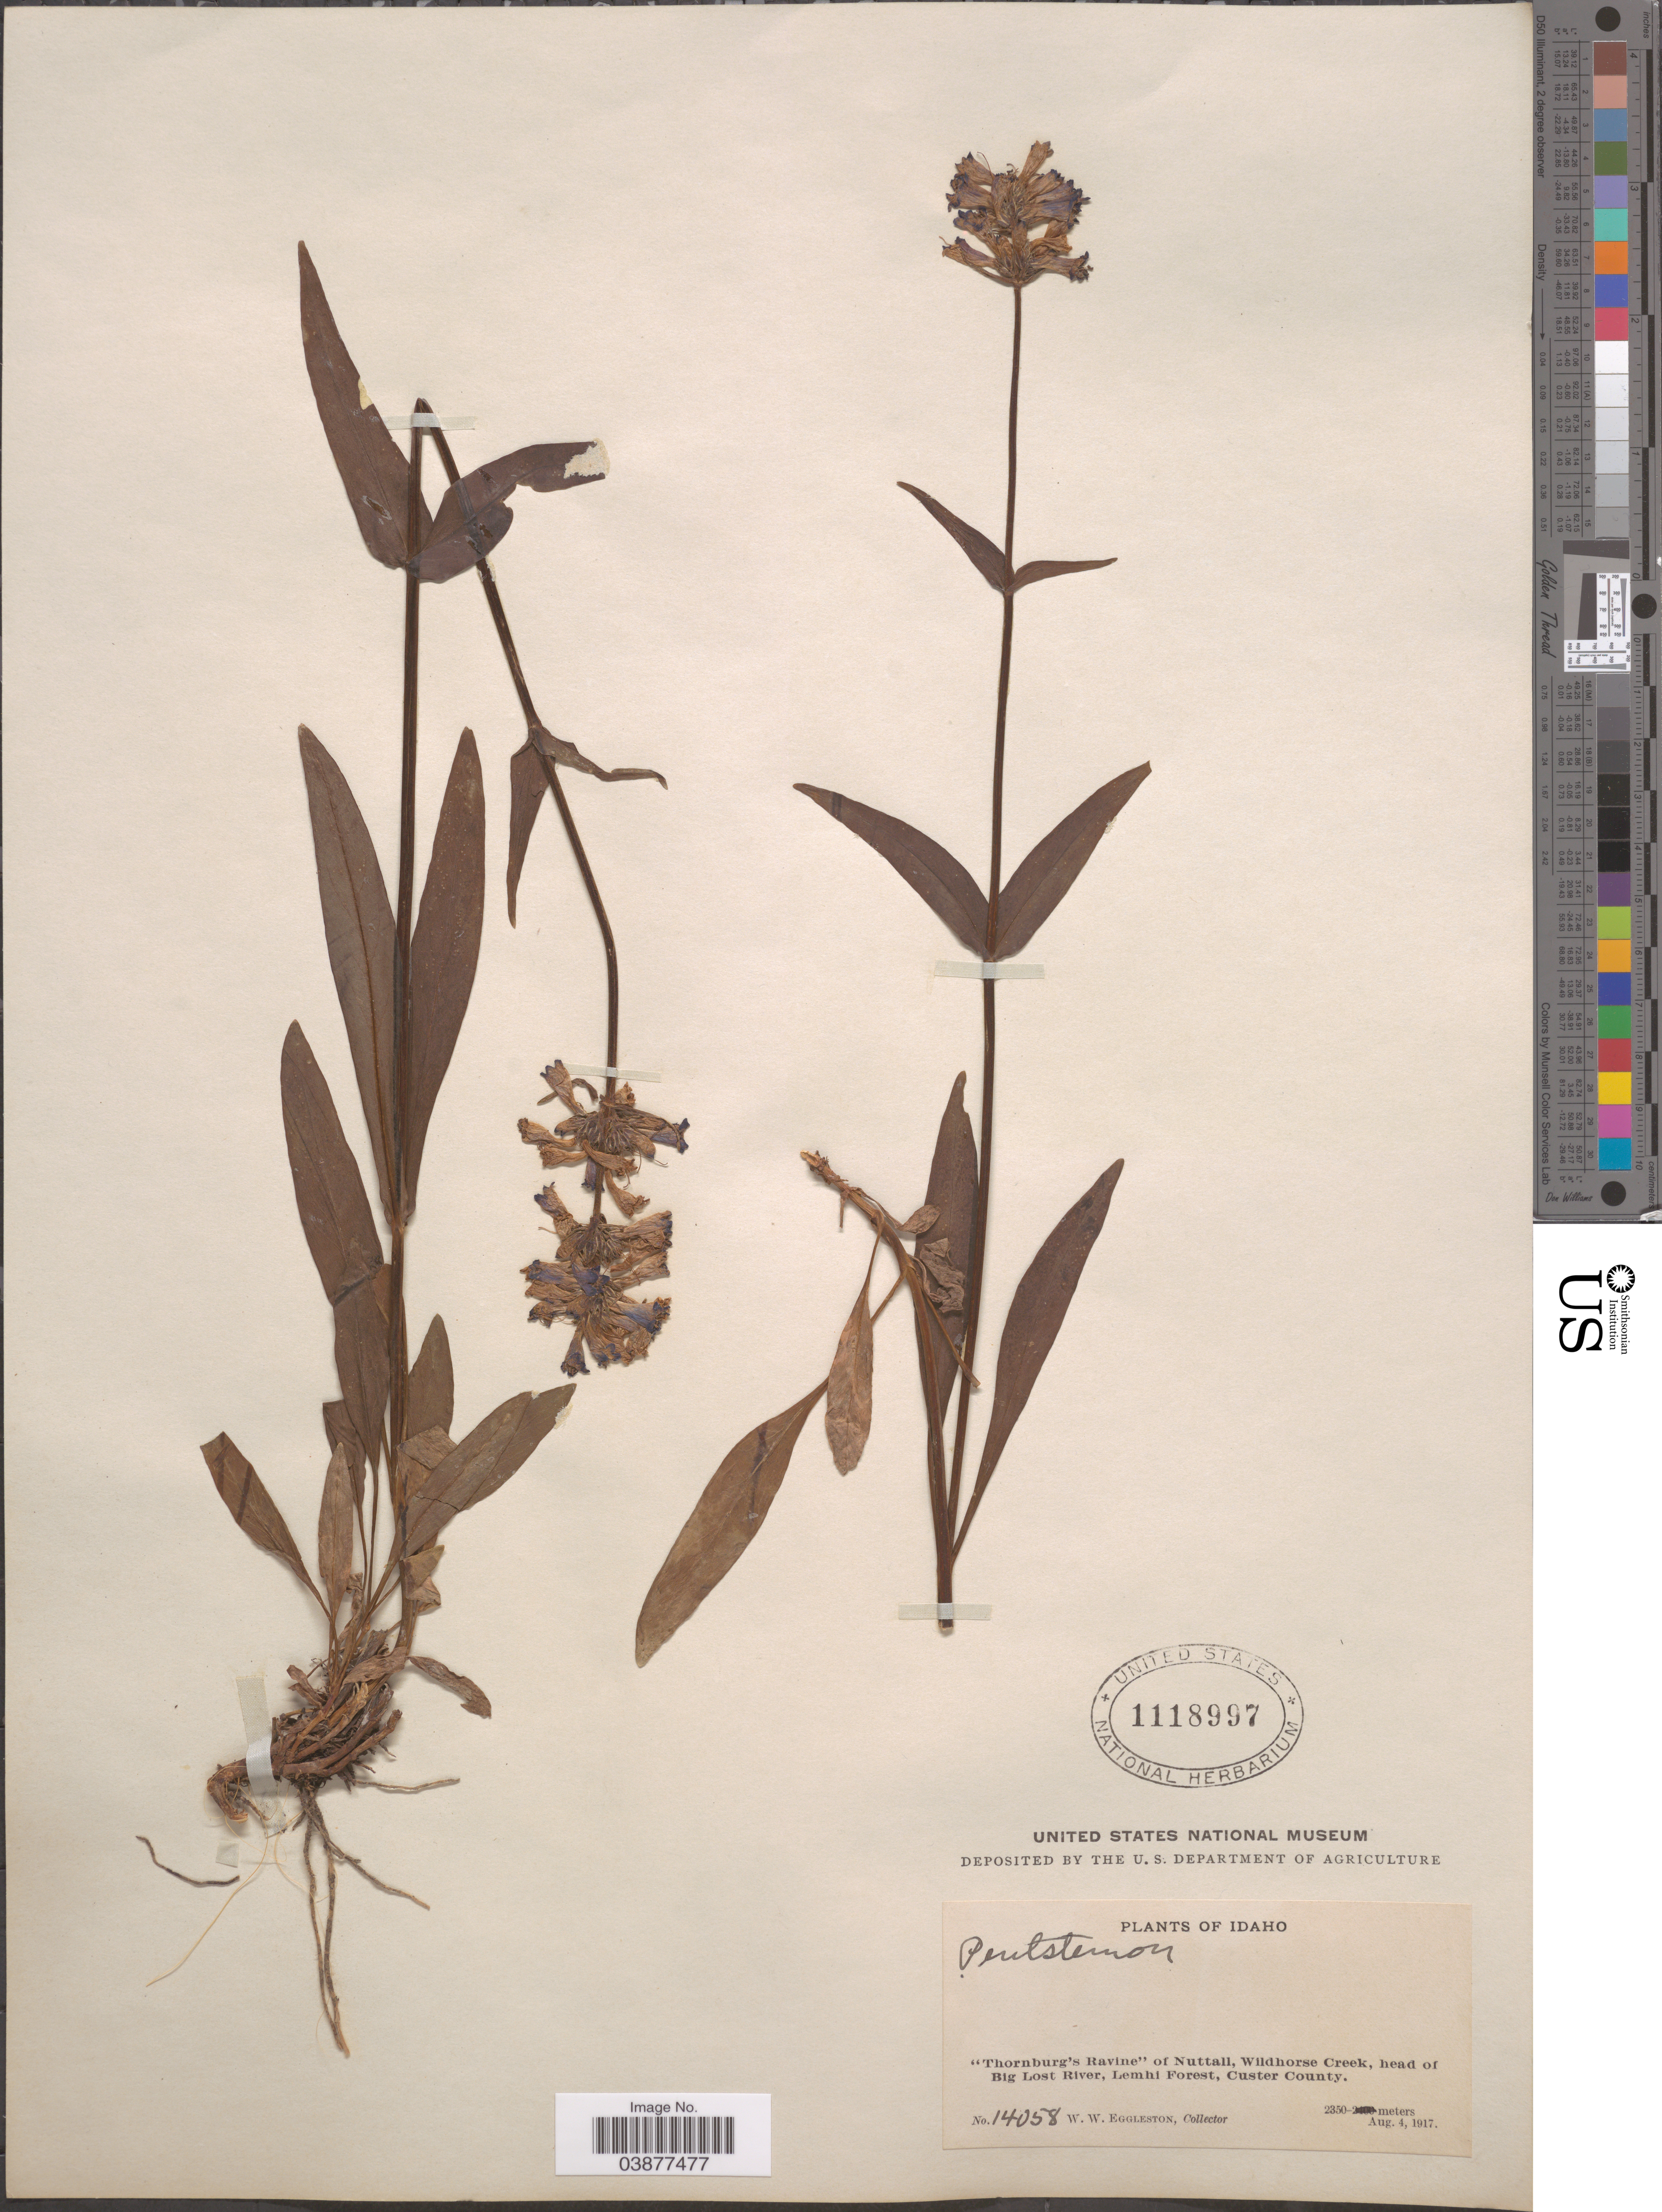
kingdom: Plantae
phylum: Tracheophyta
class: Magnoliopsida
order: Lamiales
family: Plantaginaceae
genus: Penstemon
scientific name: Penstemon pseudoprocerus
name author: Rydb.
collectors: W. W. Eggleston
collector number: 14058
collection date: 1917-08-04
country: United States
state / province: Idaho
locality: Thornburg's Ravine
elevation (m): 2350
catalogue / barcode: US 1118997